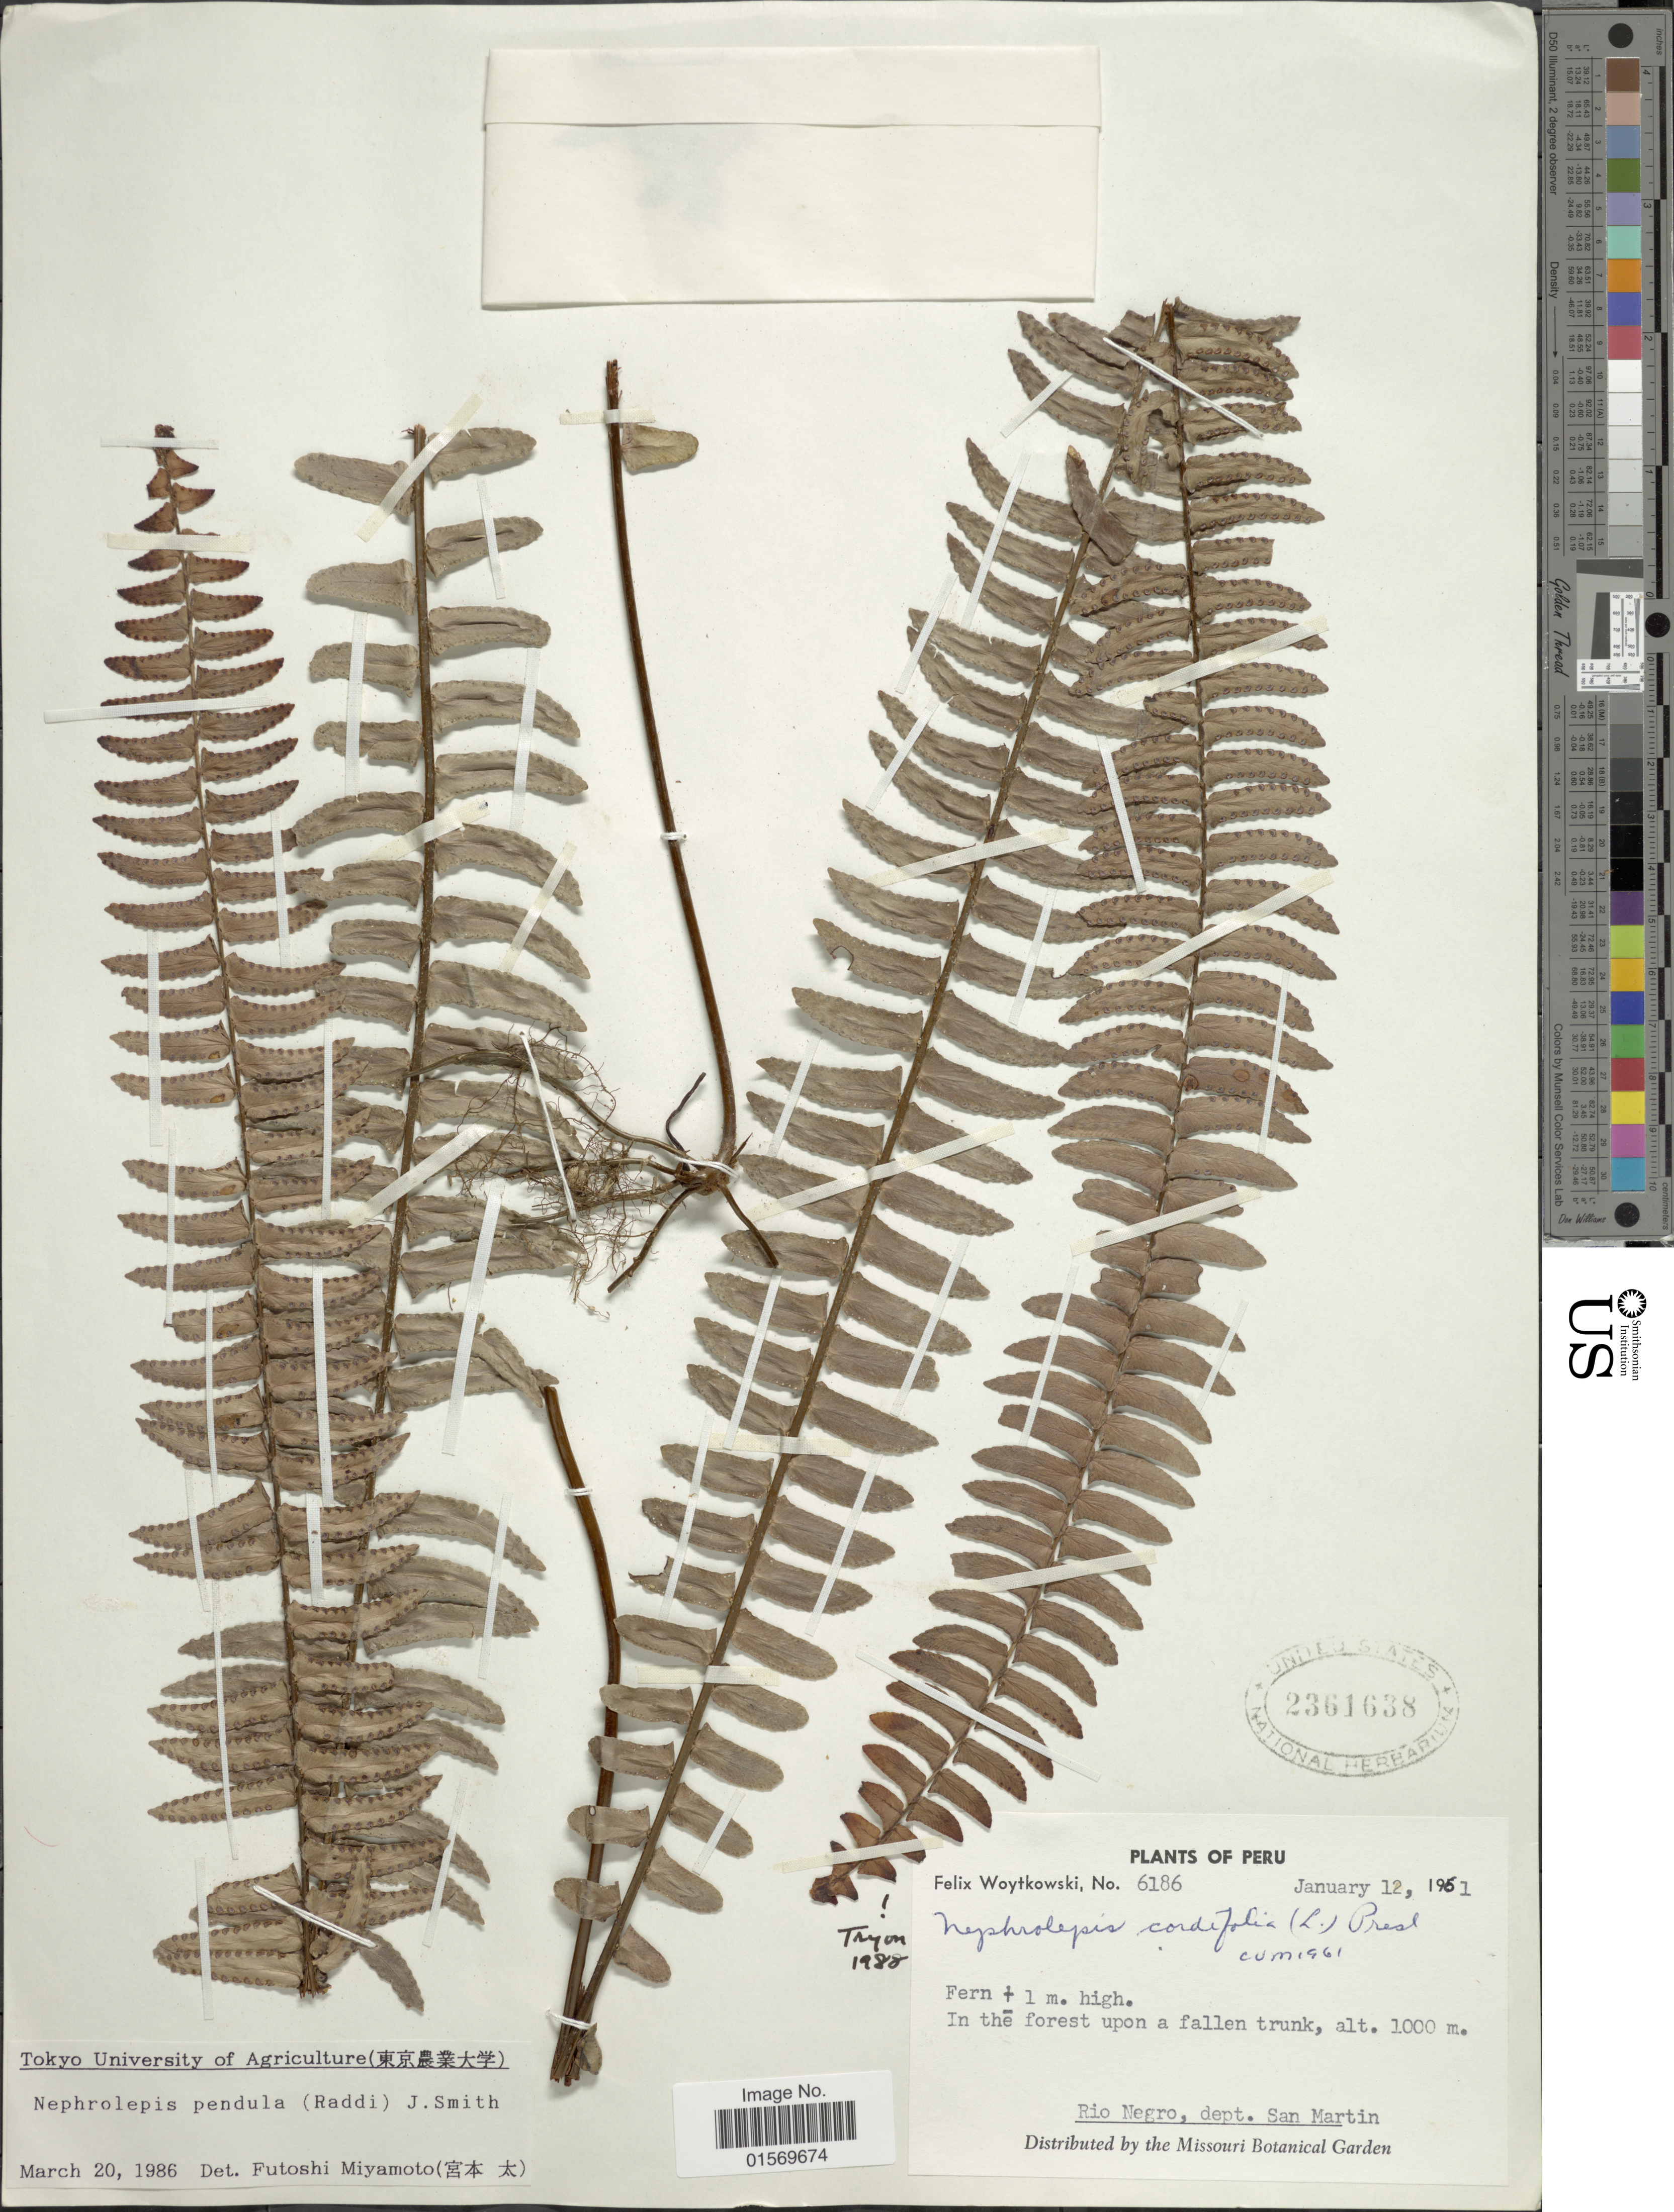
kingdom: Plantae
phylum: Tracheophyta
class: Polypodiopsida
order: Polypodiales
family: Nephrolepidaceae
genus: Nephrolepis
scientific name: Nephrolepis cordifolia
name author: (L.) C. Presl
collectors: F. Woytkowski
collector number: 6186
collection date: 1961-01-12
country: Peru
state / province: San Martín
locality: In the forest upon a fallen trunk, Rio Negro.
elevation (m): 1000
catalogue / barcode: US 2361638